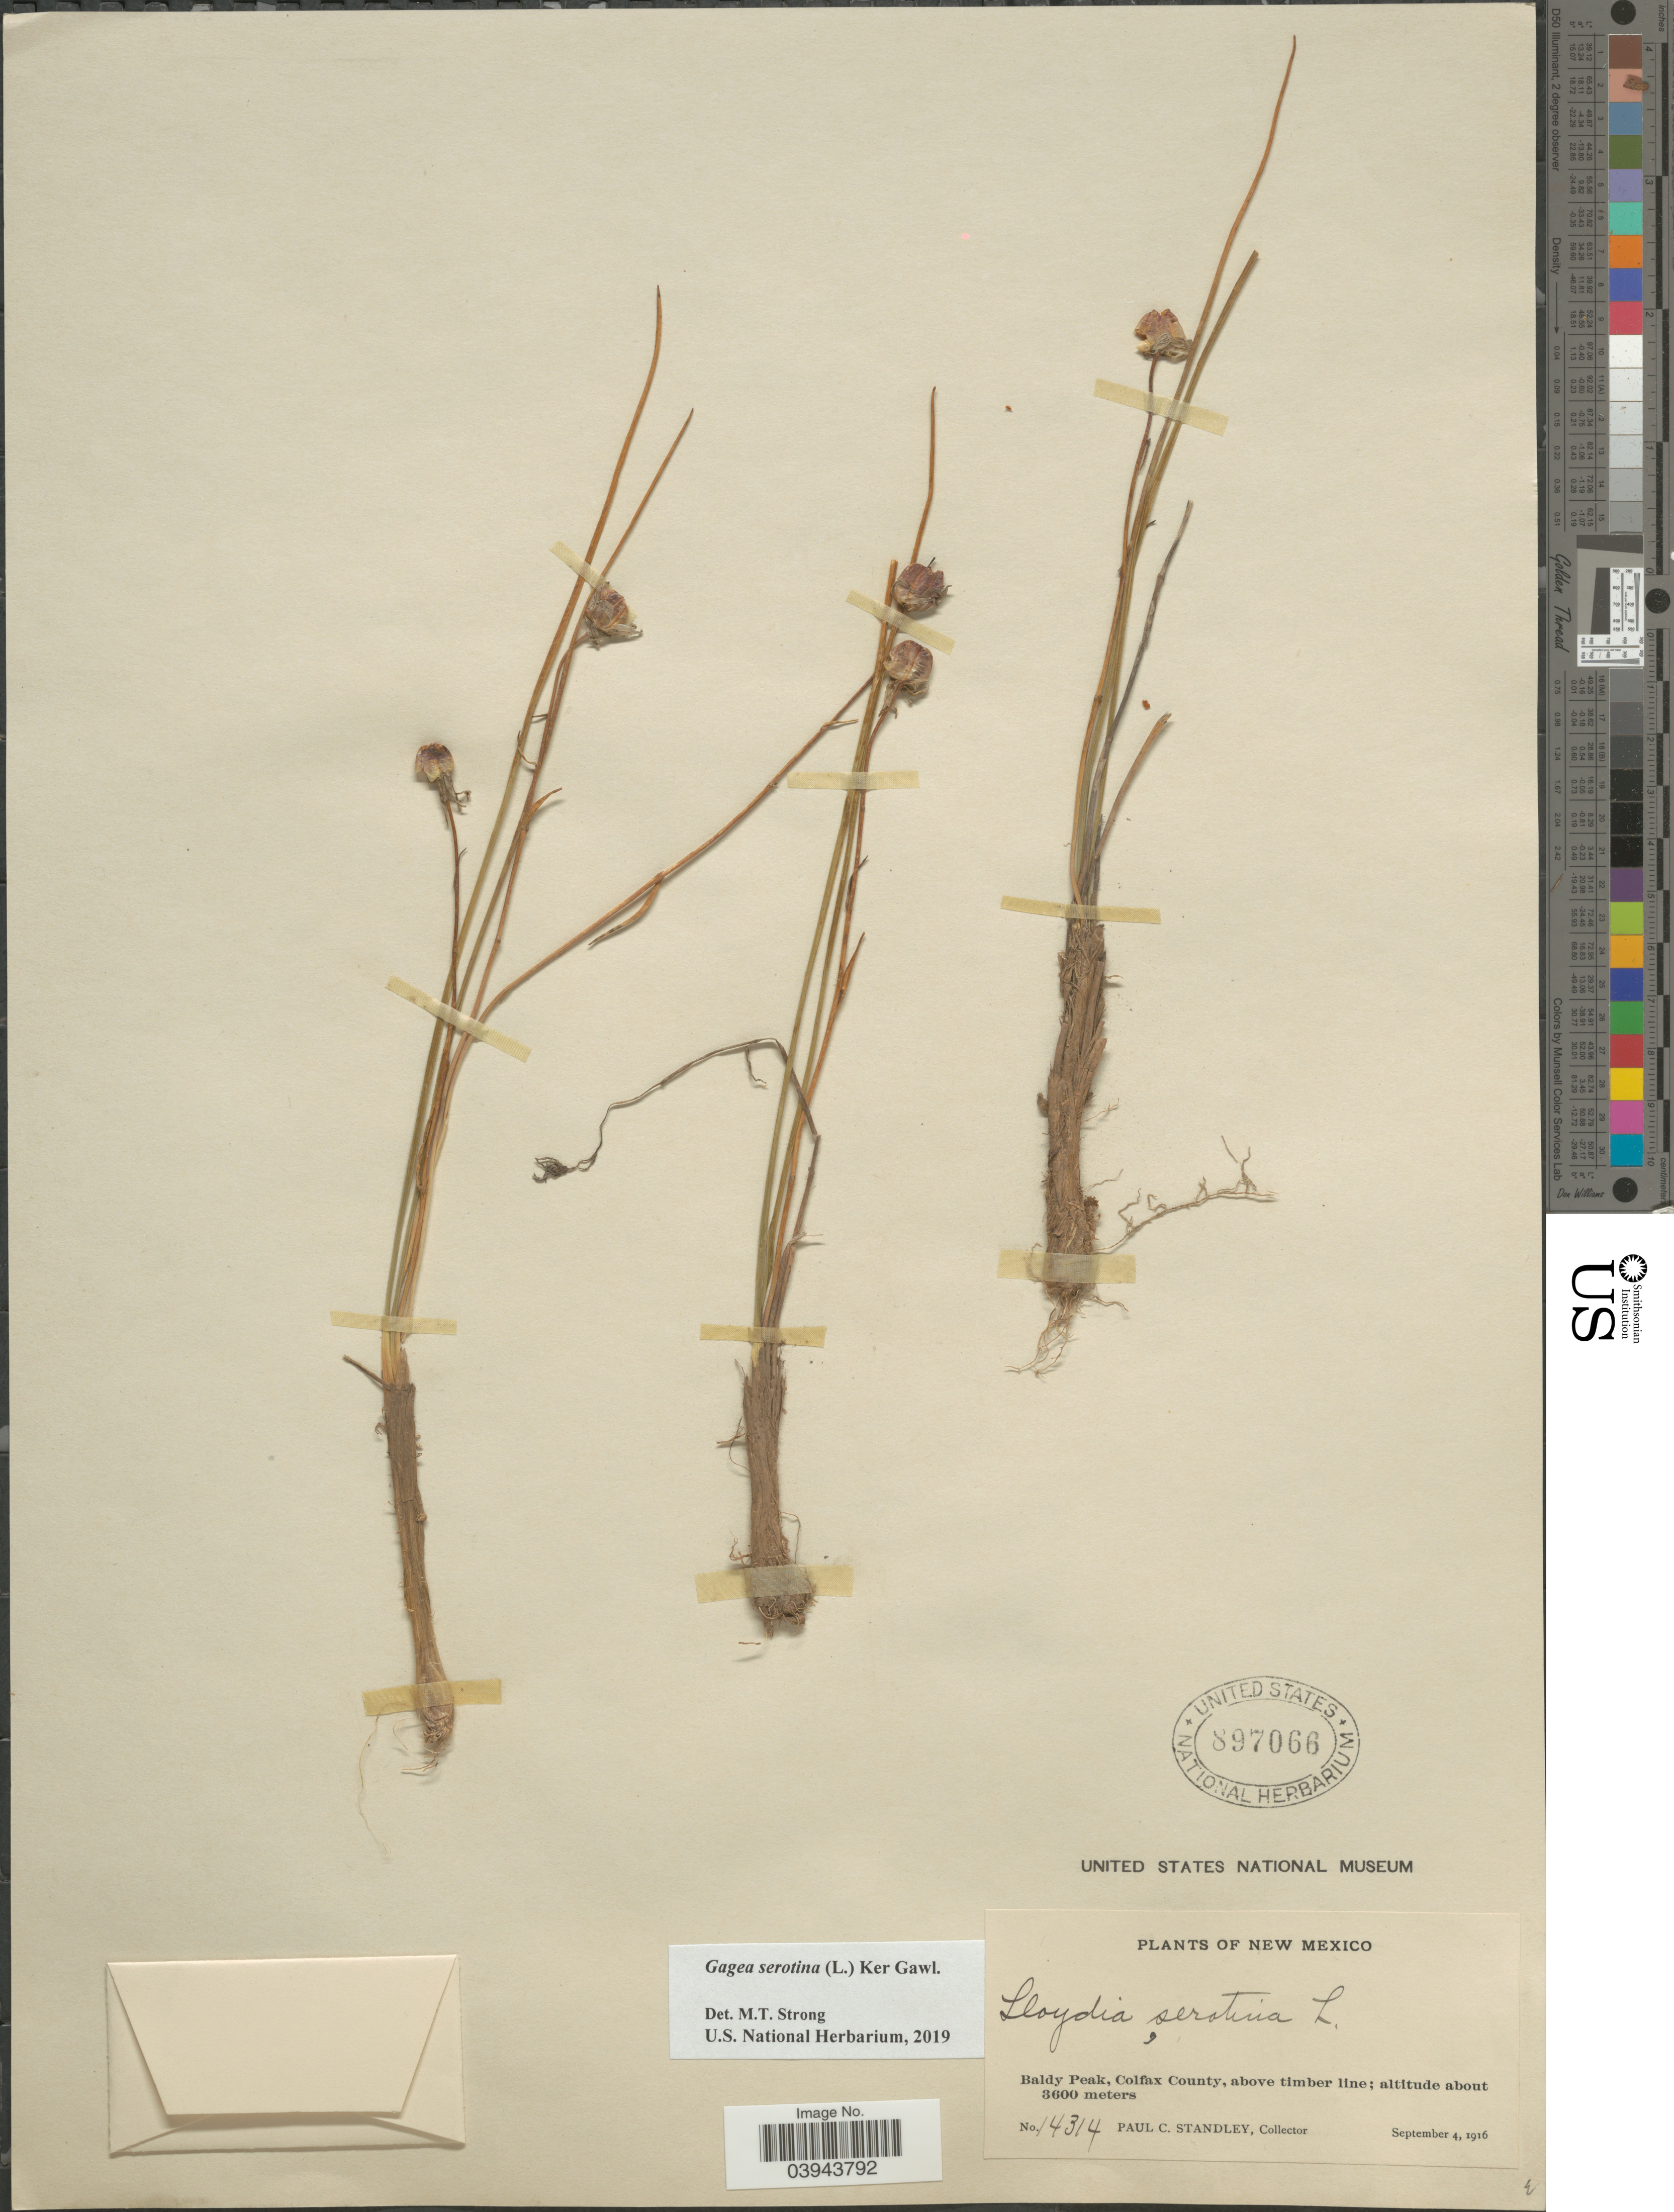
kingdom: Plantae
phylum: Tracheophyta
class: Liliopsida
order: Liliales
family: Liliaceae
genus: Lloydia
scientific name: Lloydia serotina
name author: (L.) Salisb. ex Rchb.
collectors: P. C. Standley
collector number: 14314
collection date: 1916-09-04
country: United States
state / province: New Mexico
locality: Baldy Peak, Colfax County, above timber line.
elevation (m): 3600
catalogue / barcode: US 897066